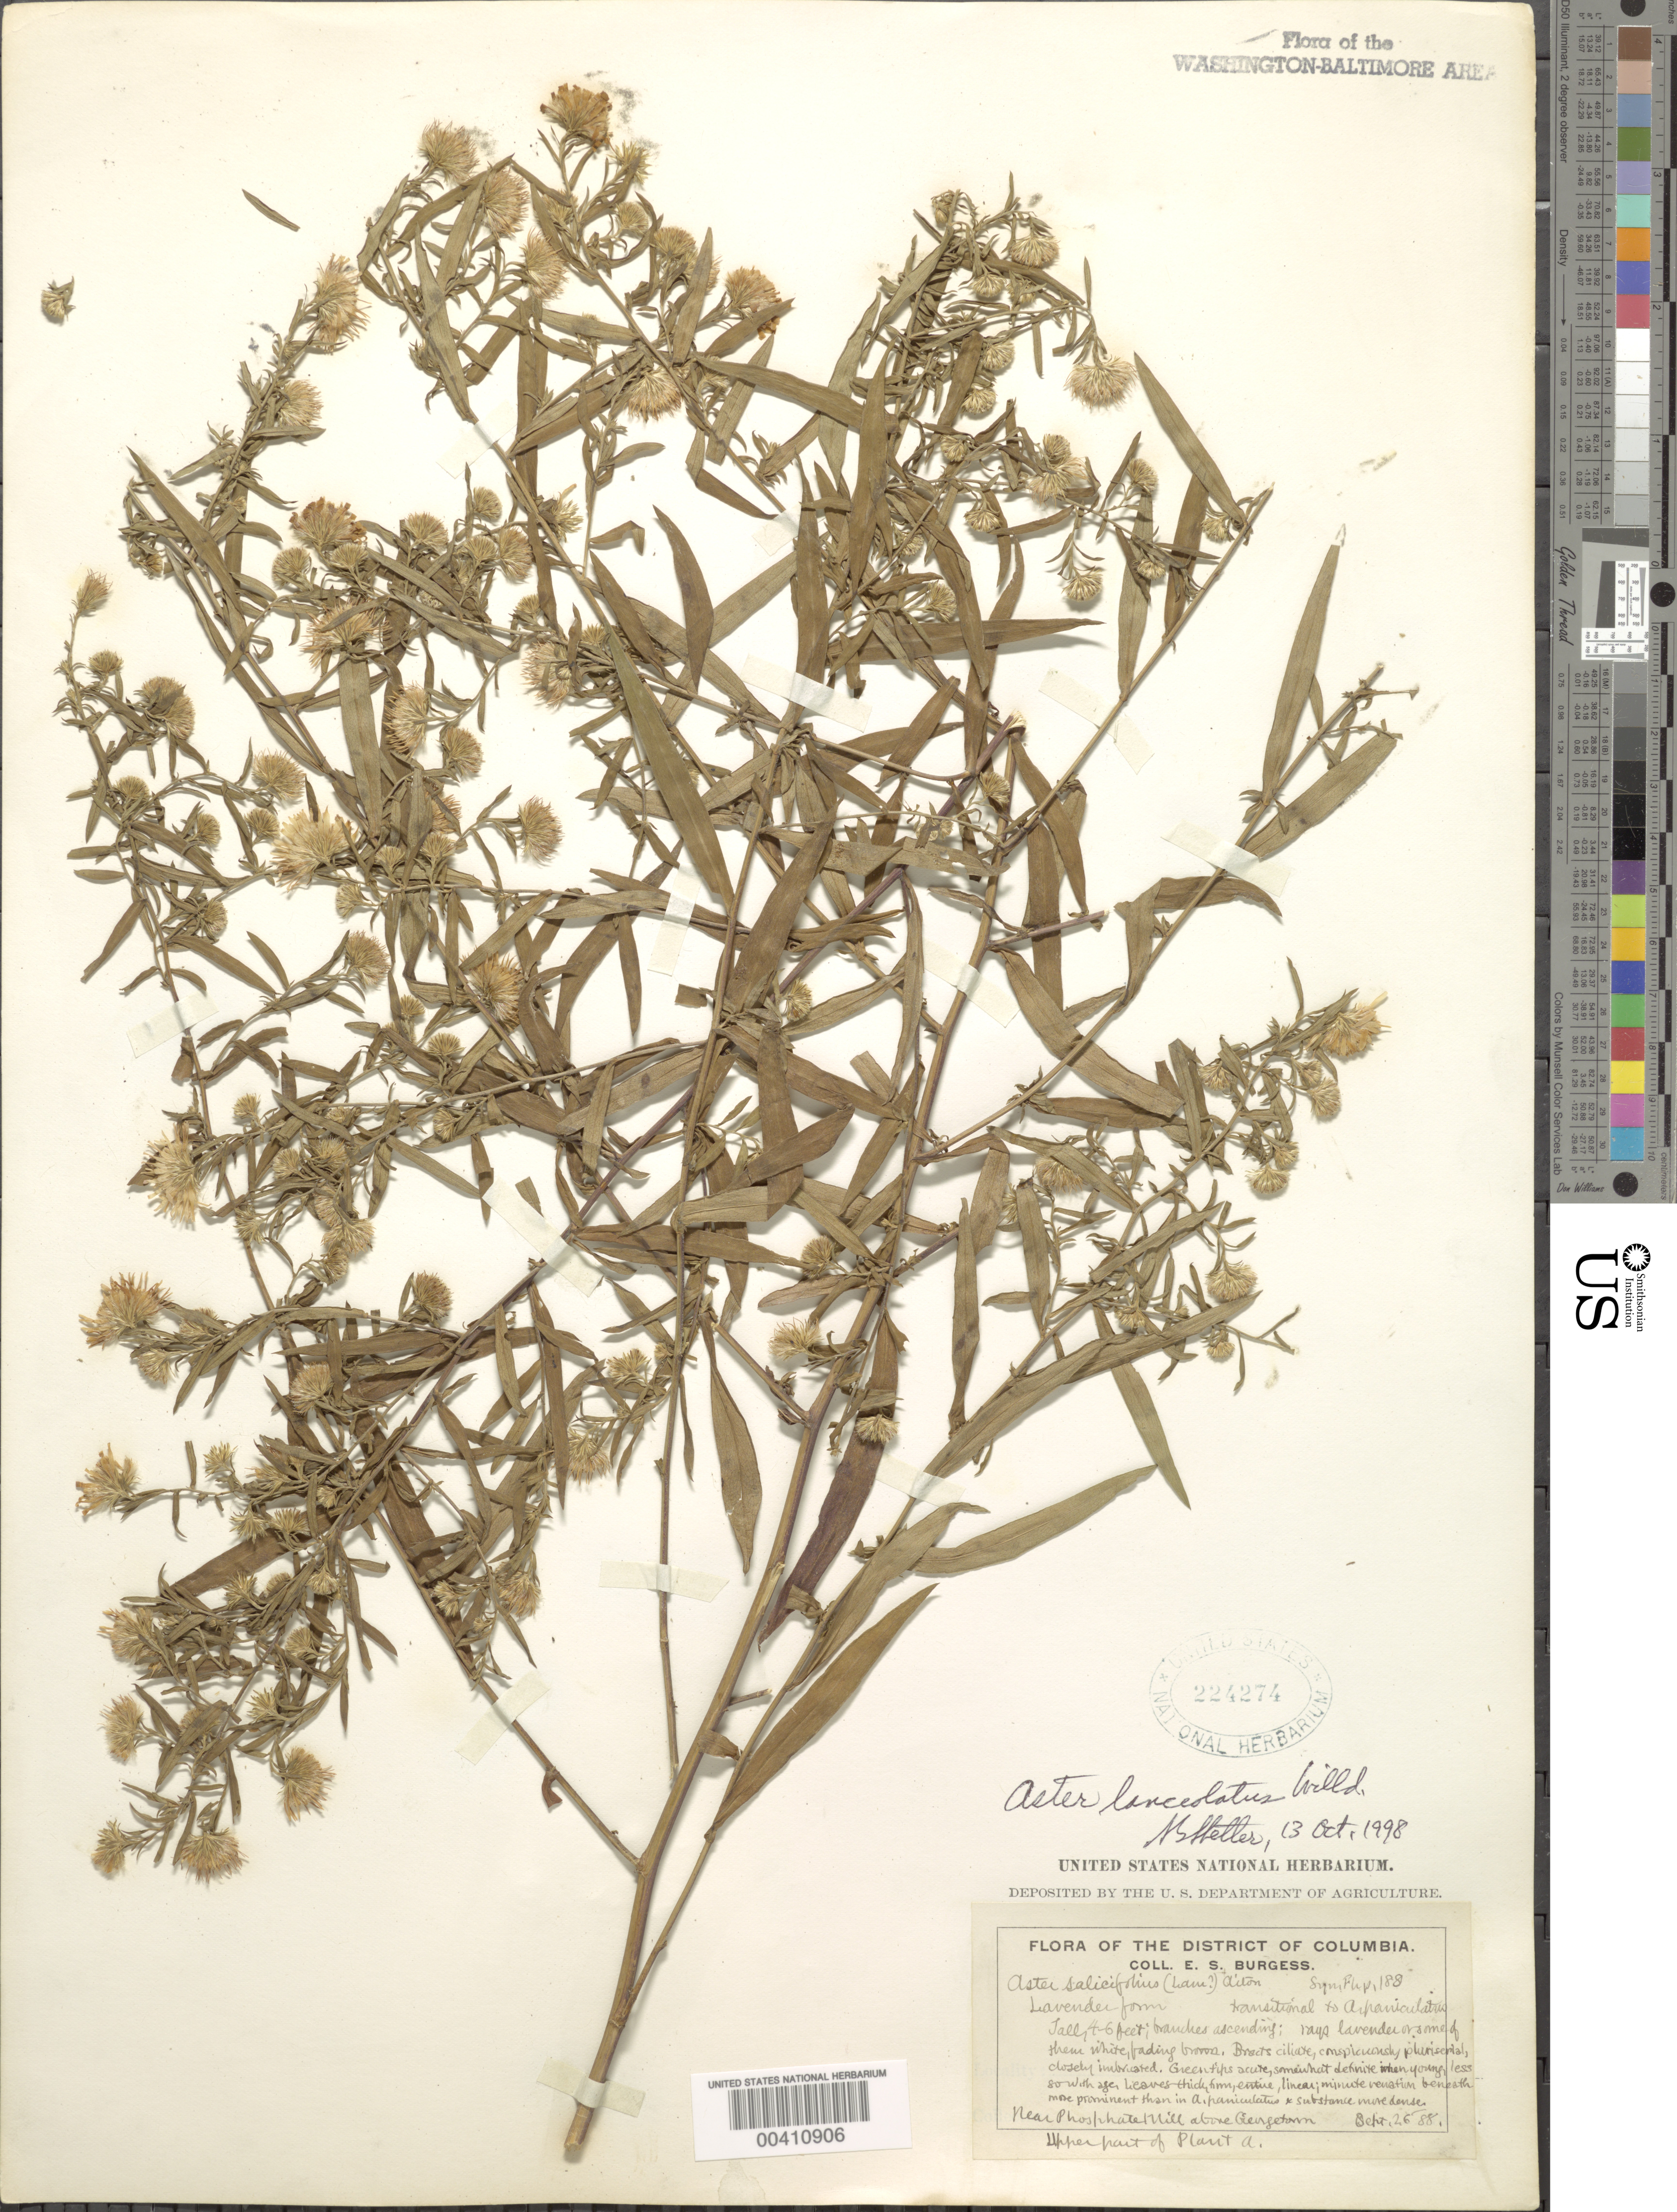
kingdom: Plantae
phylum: Tracheophyta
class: Magnoliopsida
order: Asterales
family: Asteraceae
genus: Symphyotrichum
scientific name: Symphyotrichum lanceolatum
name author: (Willd.) G.L. Nesom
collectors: E. Burgess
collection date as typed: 26 Sep 1888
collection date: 1888-09-26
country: United States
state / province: District of Columbia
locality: Phosphate Mill above Georgetown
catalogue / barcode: US 224274